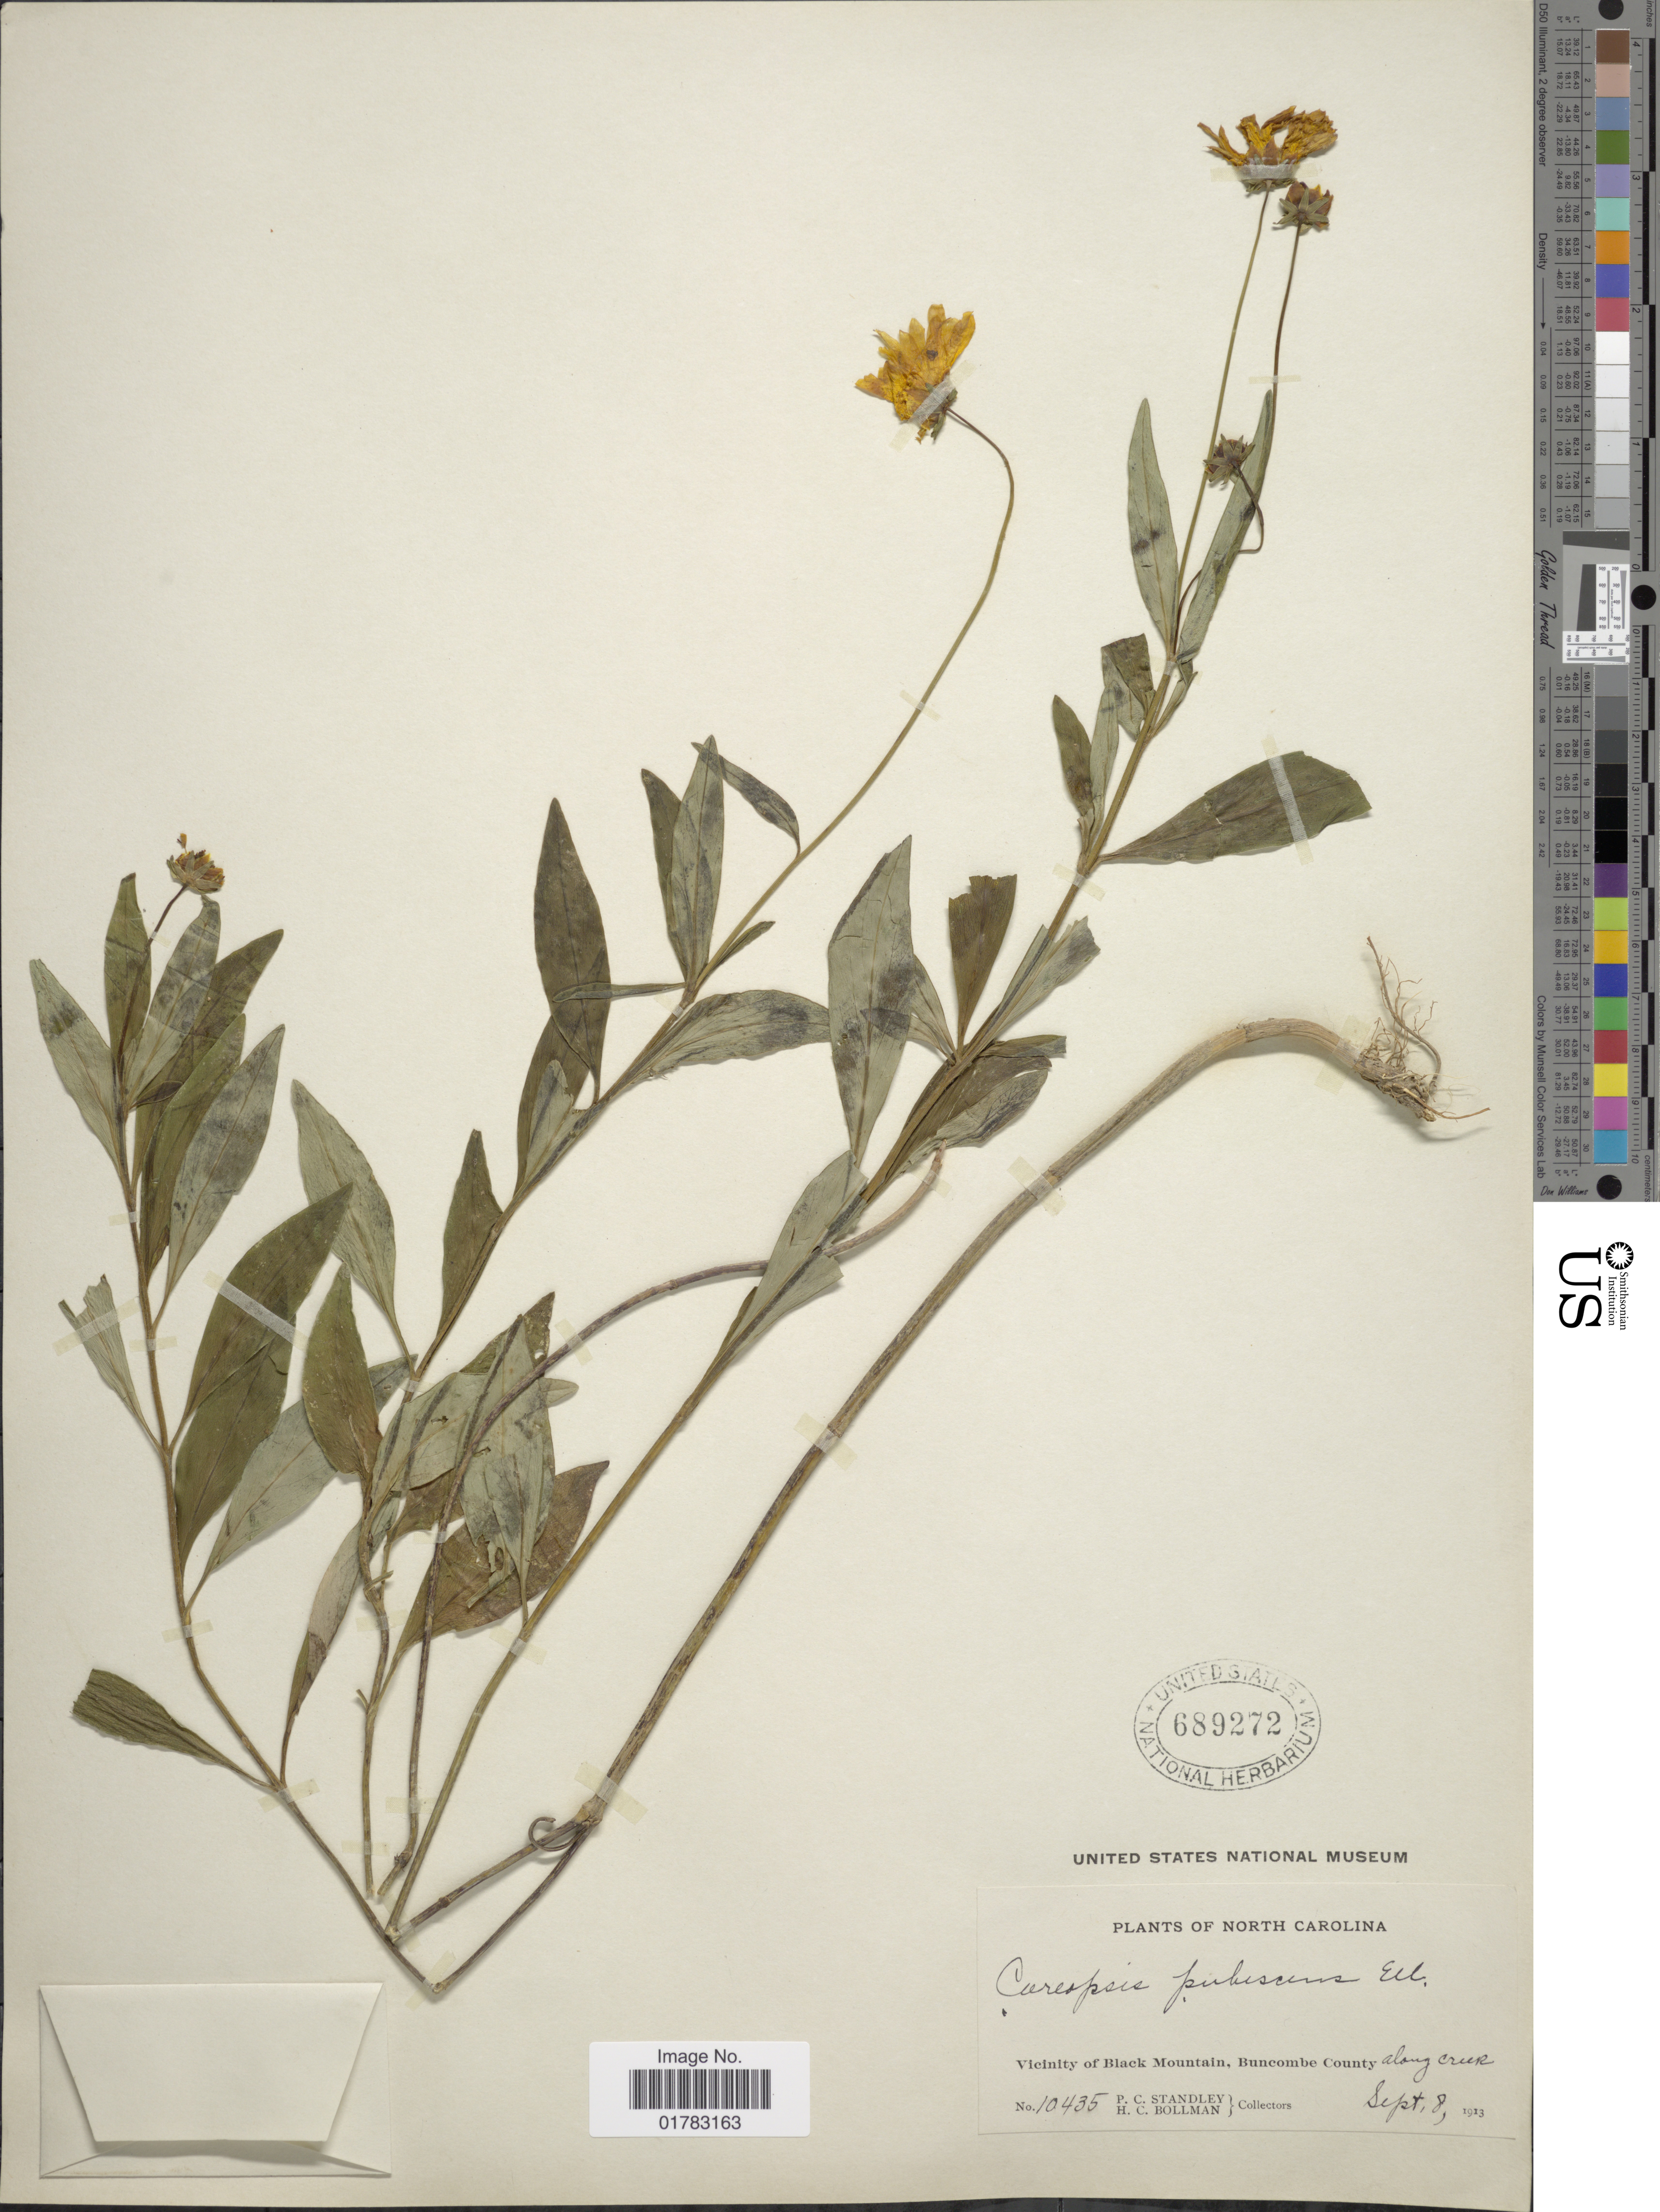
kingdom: Plantae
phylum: Tracheophyta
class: Magnoliopsida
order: Asterales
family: Asteraceae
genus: Coreopsis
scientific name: Coreopsis pubescens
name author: Elliott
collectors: P. C. Standley & H. C. Bollman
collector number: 10435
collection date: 1913-09-08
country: United States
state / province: North Carolina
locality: Vicinity of Black Mountain, Buncombe County, along Creek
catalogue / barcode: US 689272